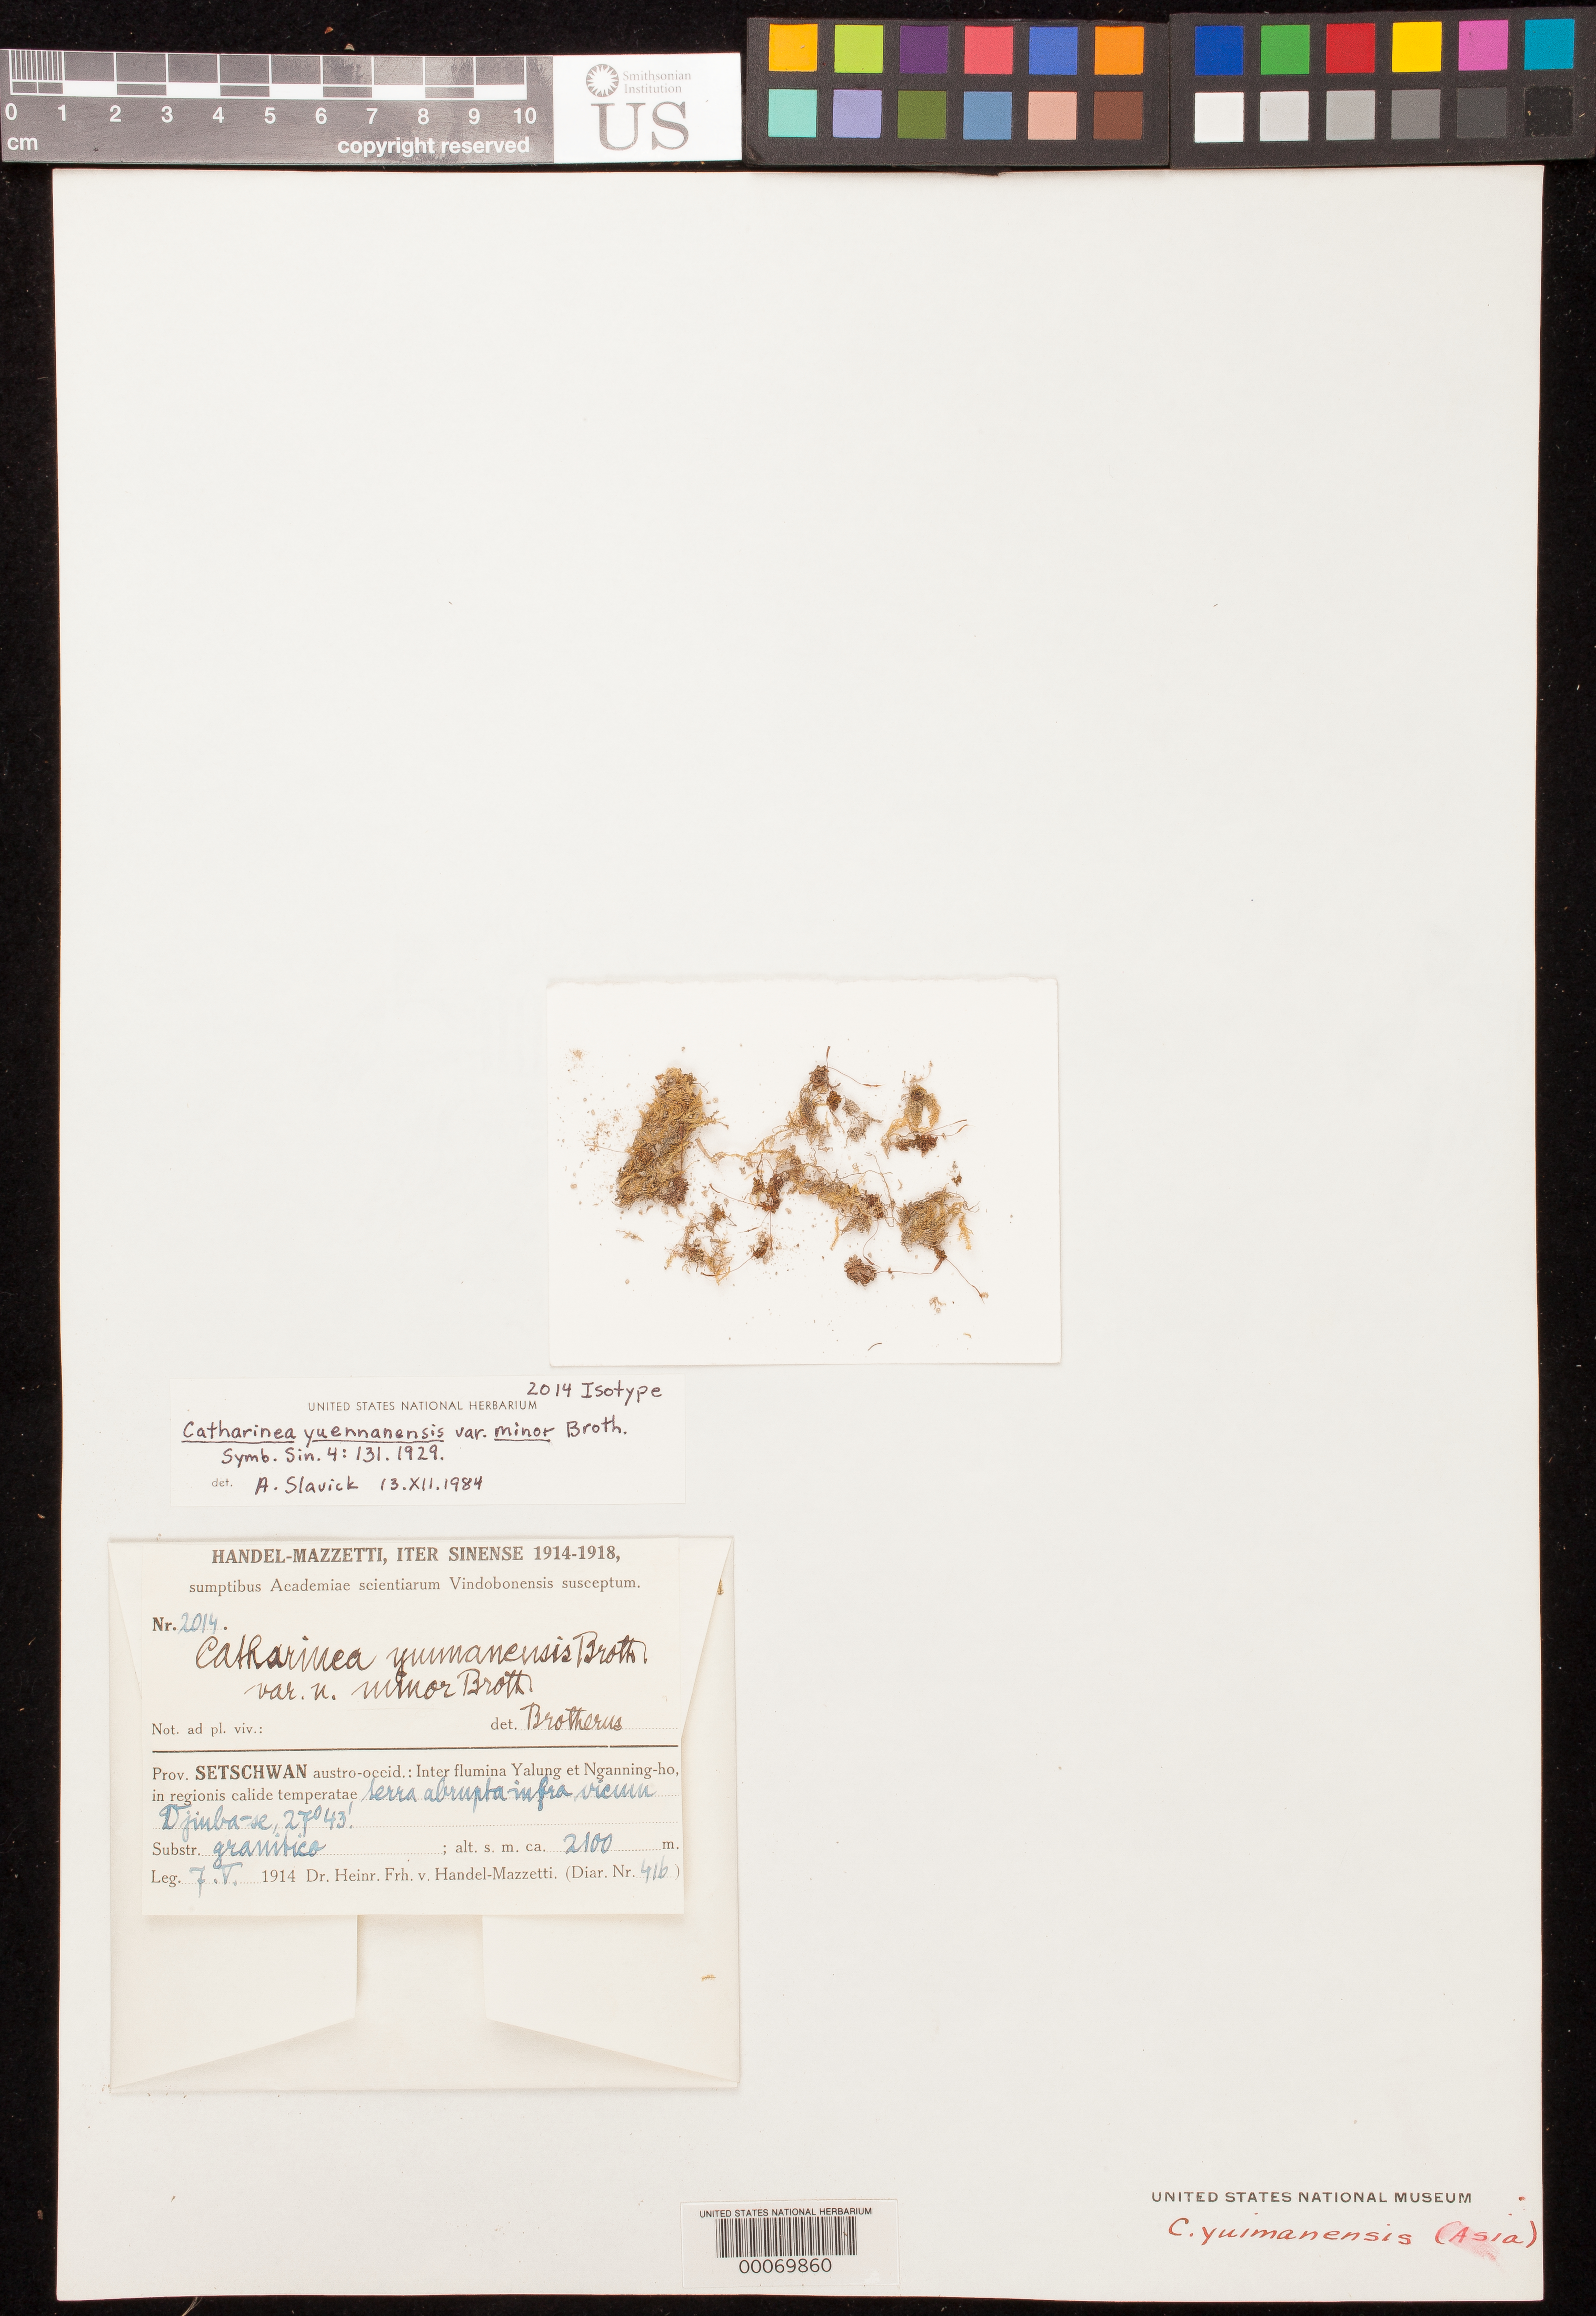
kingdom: Plantae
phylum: Bryophyta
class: Polytrichopsida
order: Polytrichales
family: Polytrichaceae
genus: Catharinea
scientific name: Catharinea yunnanensis var. minor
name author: Broth.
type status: Isotype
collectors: H. Handel-Mazzetti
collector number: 2014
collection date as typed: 07 May 1914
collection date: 1914-05-07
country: China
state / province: Sichuan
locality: Between the Yalun river and Nganning-ho, near Djiuba-se.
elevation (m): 2100